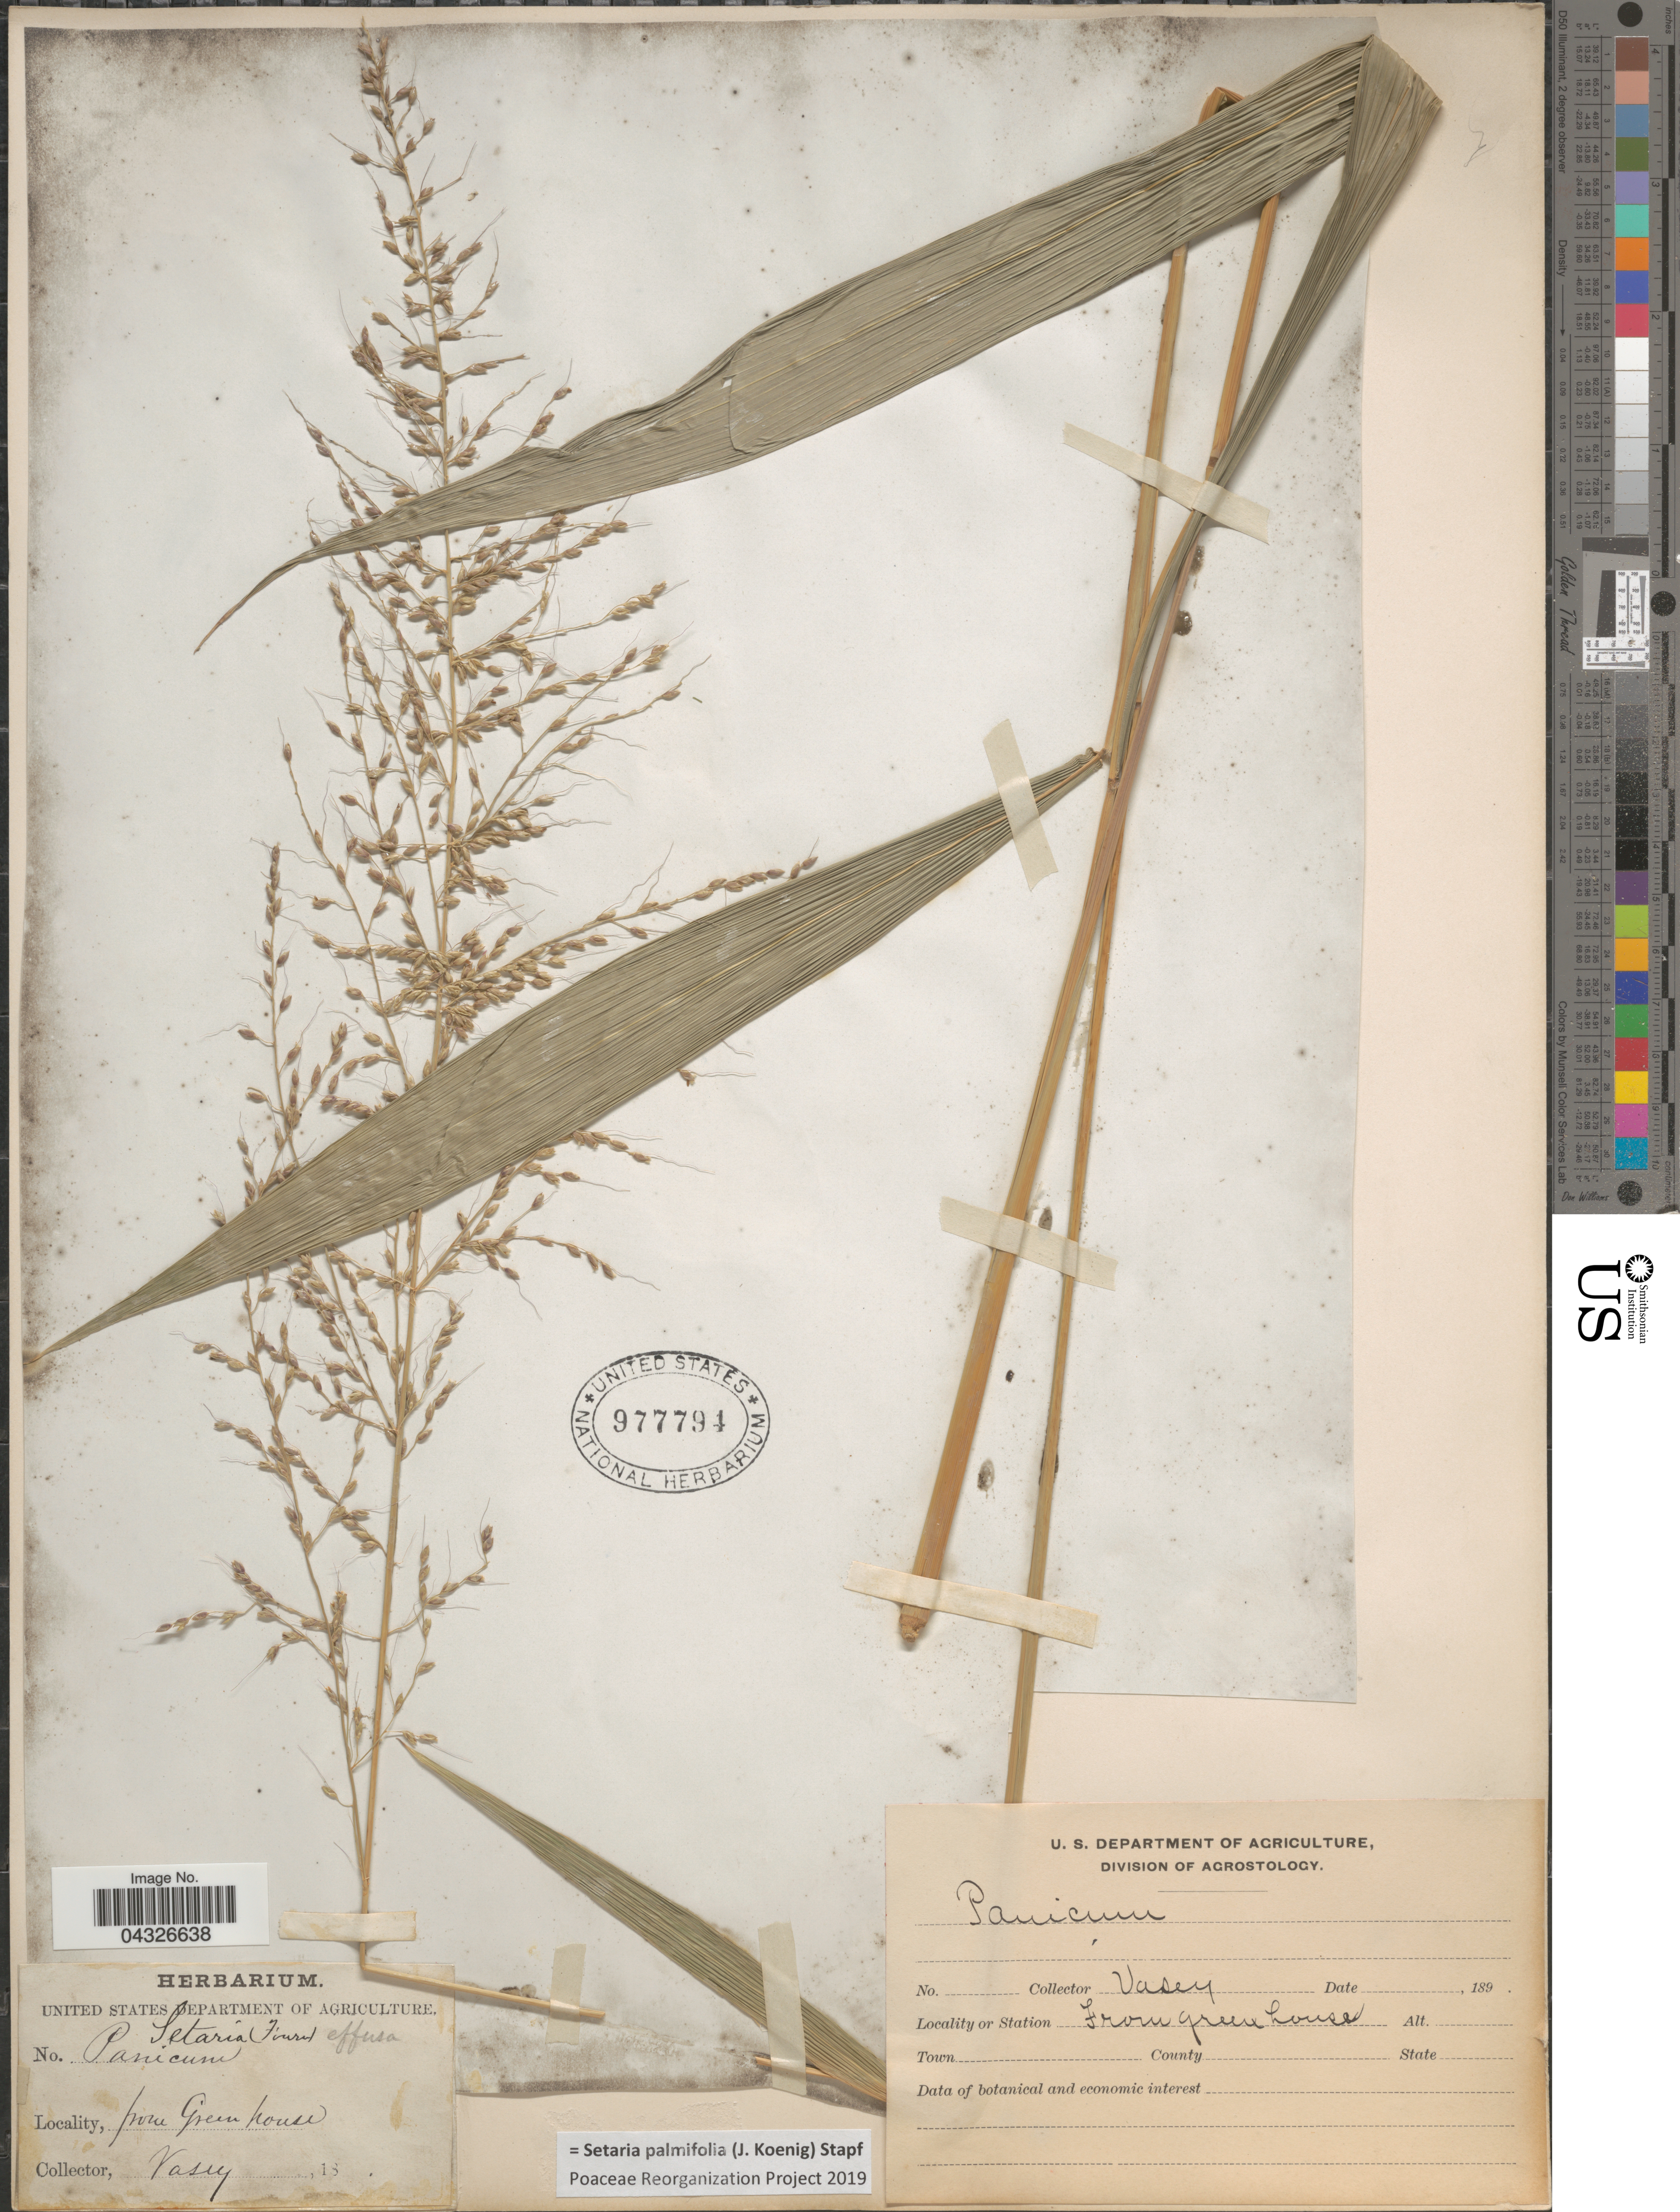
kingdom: Plantae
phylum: Tracheophyta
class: Liliopsida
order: Poales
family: Poaceae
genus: Setaria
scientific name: Setaria palmifolia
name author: (J. Koenig) Stapf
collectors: Vasey, --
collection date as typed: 189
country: United States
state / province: District of Columbia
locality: From Green House.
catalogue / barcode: US 977794